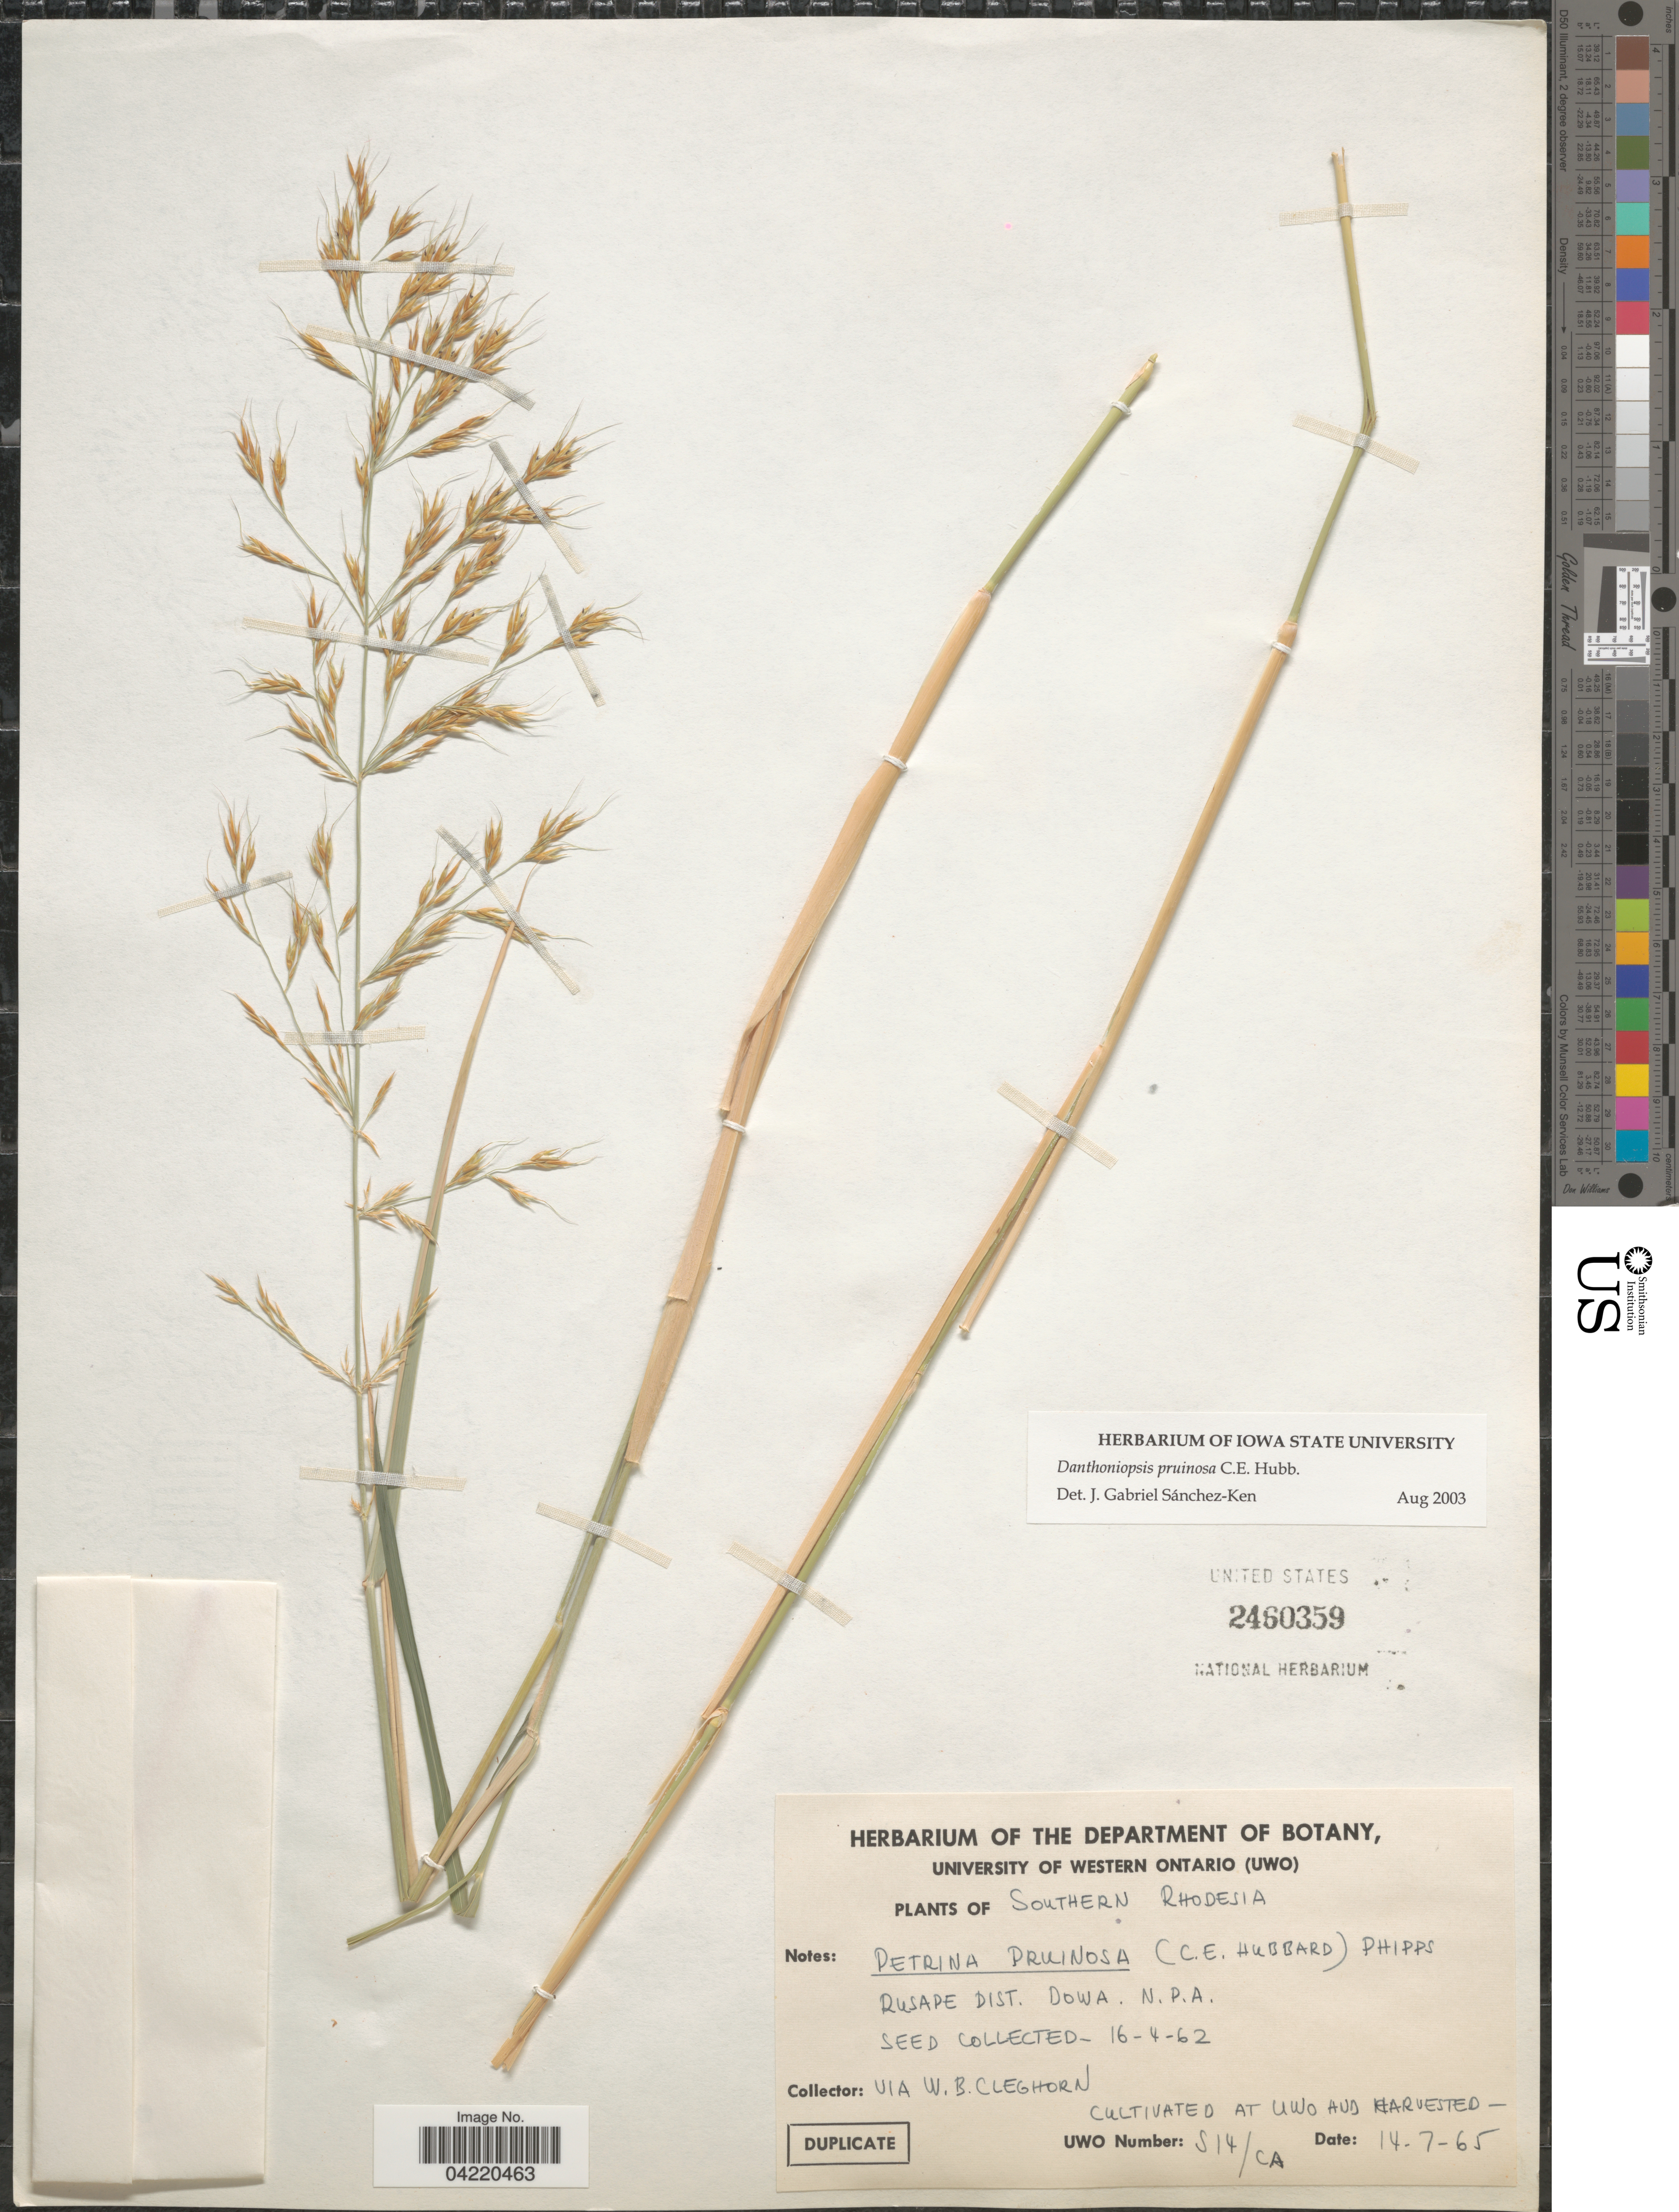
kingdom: Plantae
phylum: Tracheophyta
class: Liliopsida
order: Poales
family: Poaceae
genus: Danthoniopsis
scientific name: Danthoniopsis pruinosa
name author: C. E. Hubb.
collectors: W. Cleghorn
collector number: S14/CA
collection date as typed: Transcribed d/m/y: 14/7/65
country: Canada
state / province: Ontario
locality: At UWO.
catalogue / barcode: US 2460359